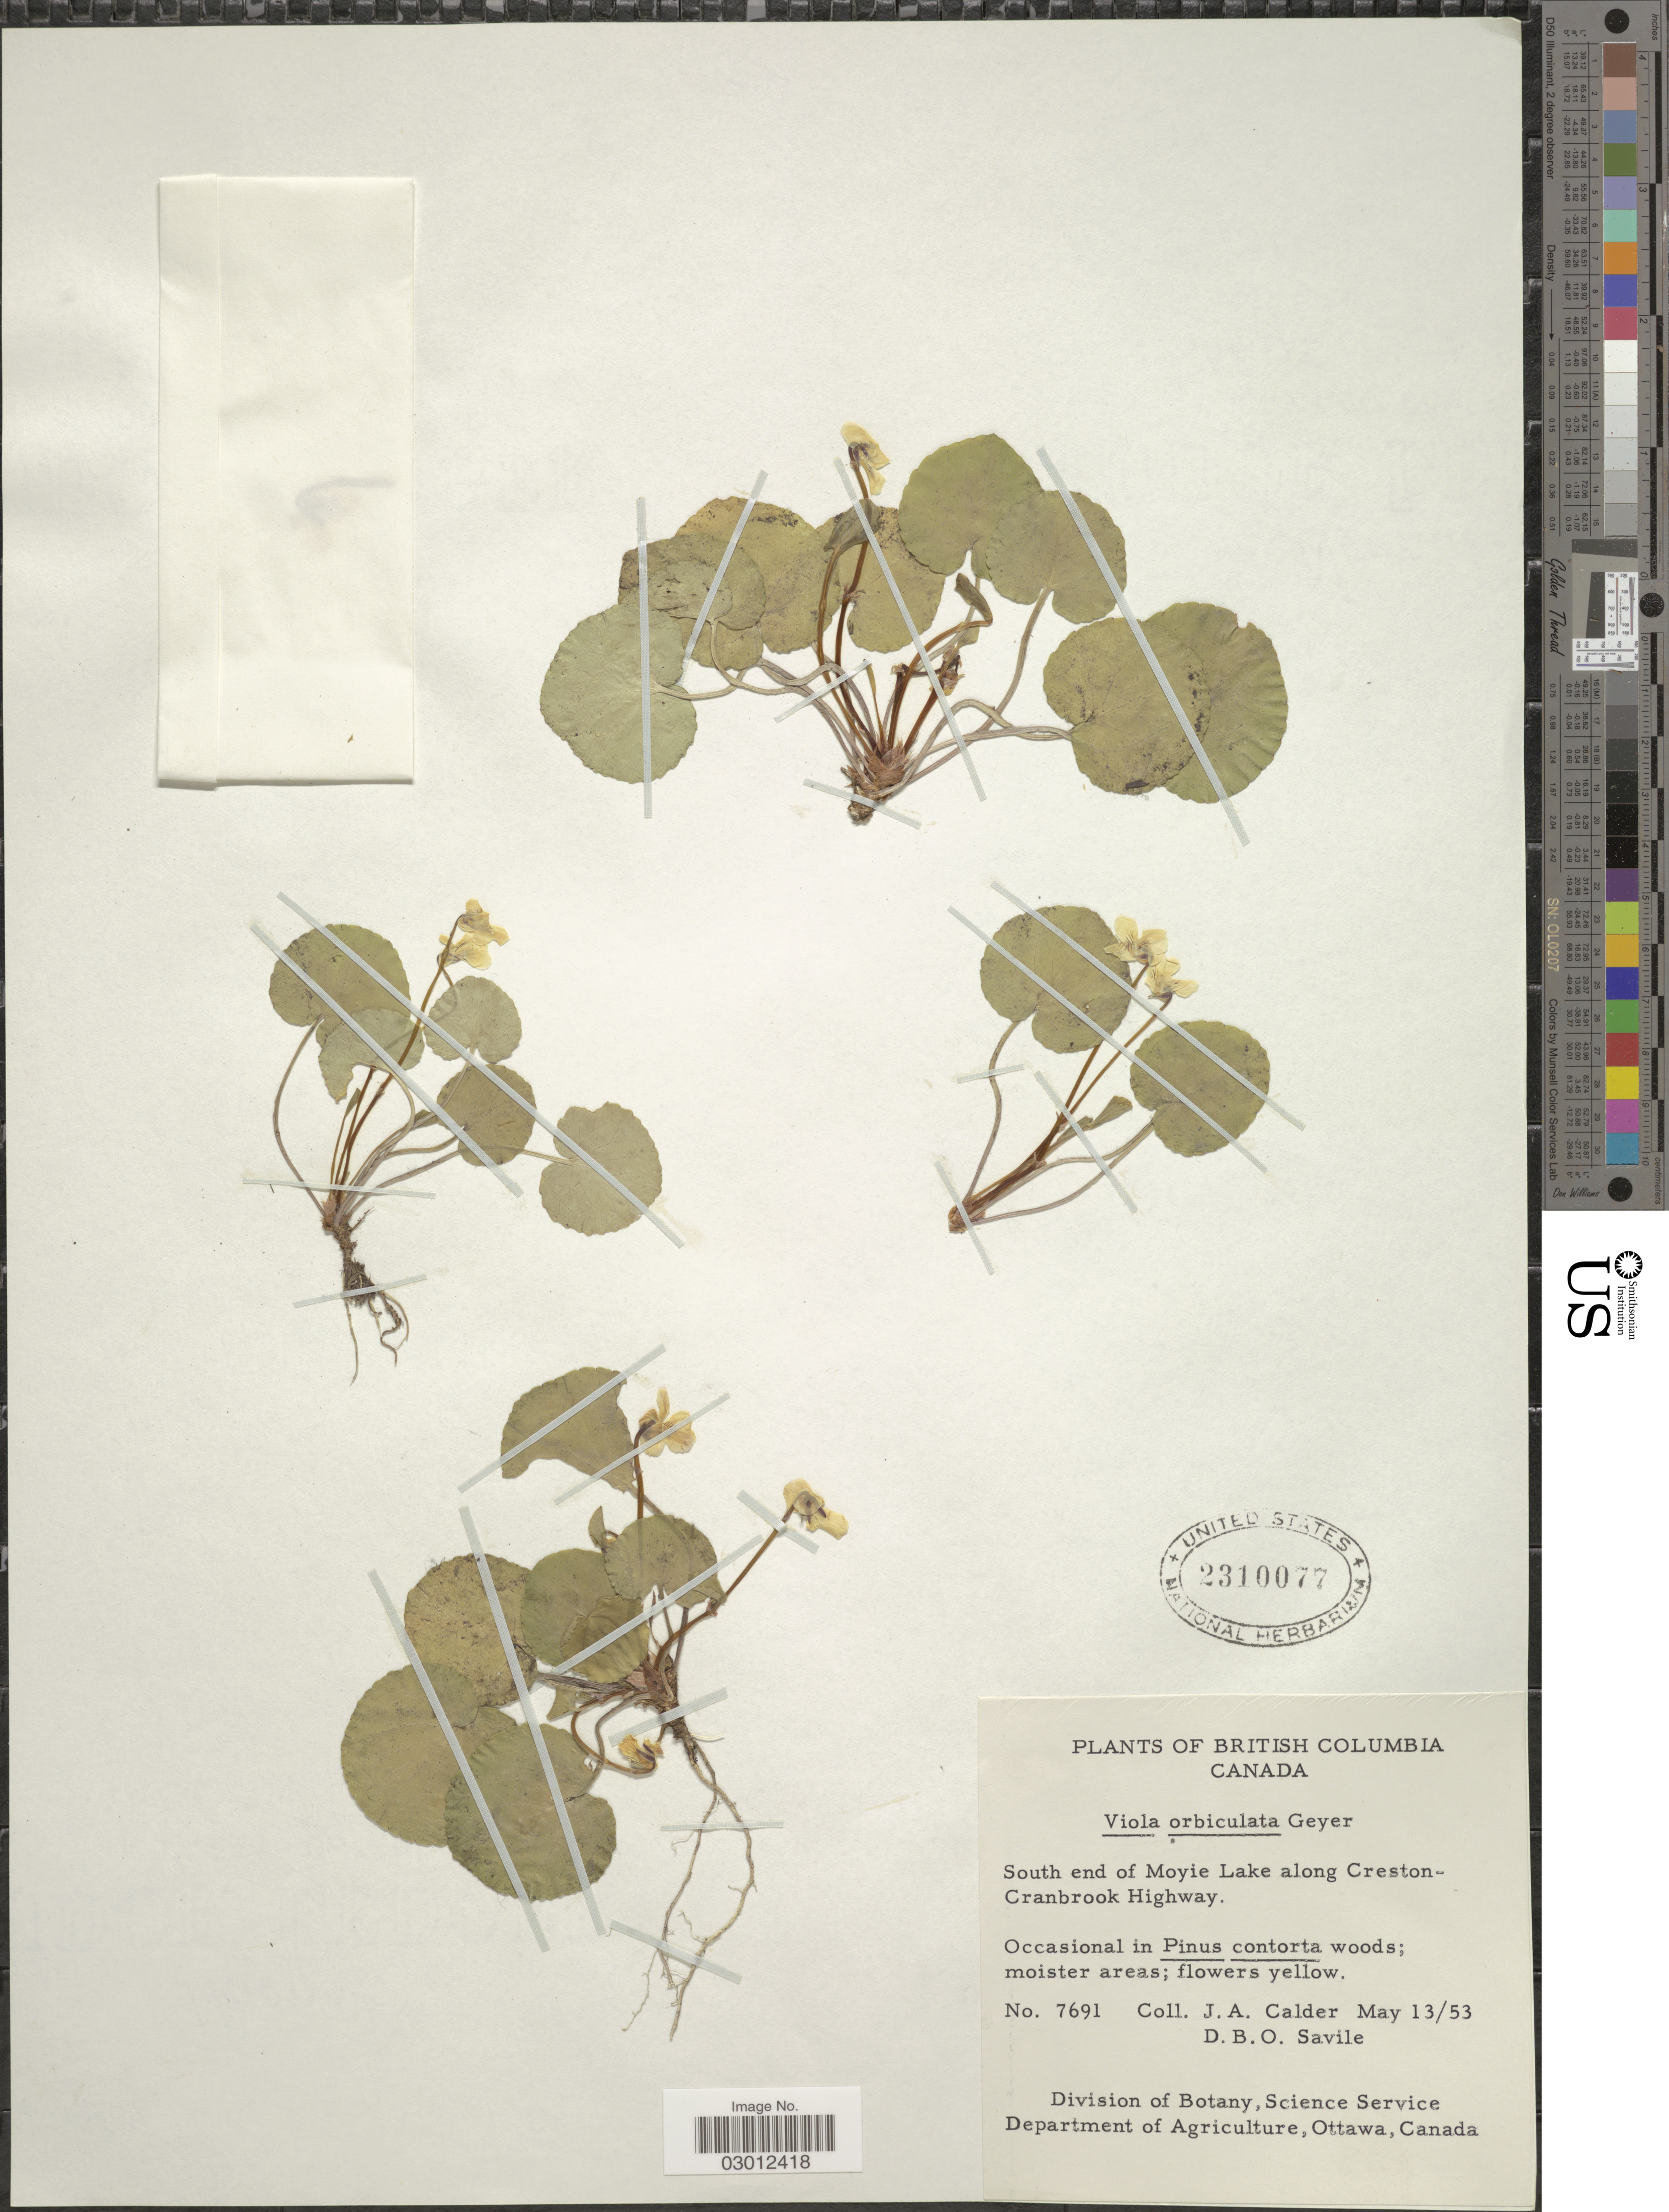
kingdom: Plantae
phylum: Tracheophyta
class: Magnoliopsida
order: Malpighiales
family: Violaceae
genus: Viola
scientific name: Viola orbiculata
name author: Geyer ex Hook.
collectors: J. A. Calder & D. Savile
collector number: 7691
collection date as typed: Transcribed d/m/y: 13/5/53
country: Canada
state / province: British Columbia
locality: South end of Moyie Lake along Creston-Cranbrook Highway.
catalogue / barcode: US 2310077